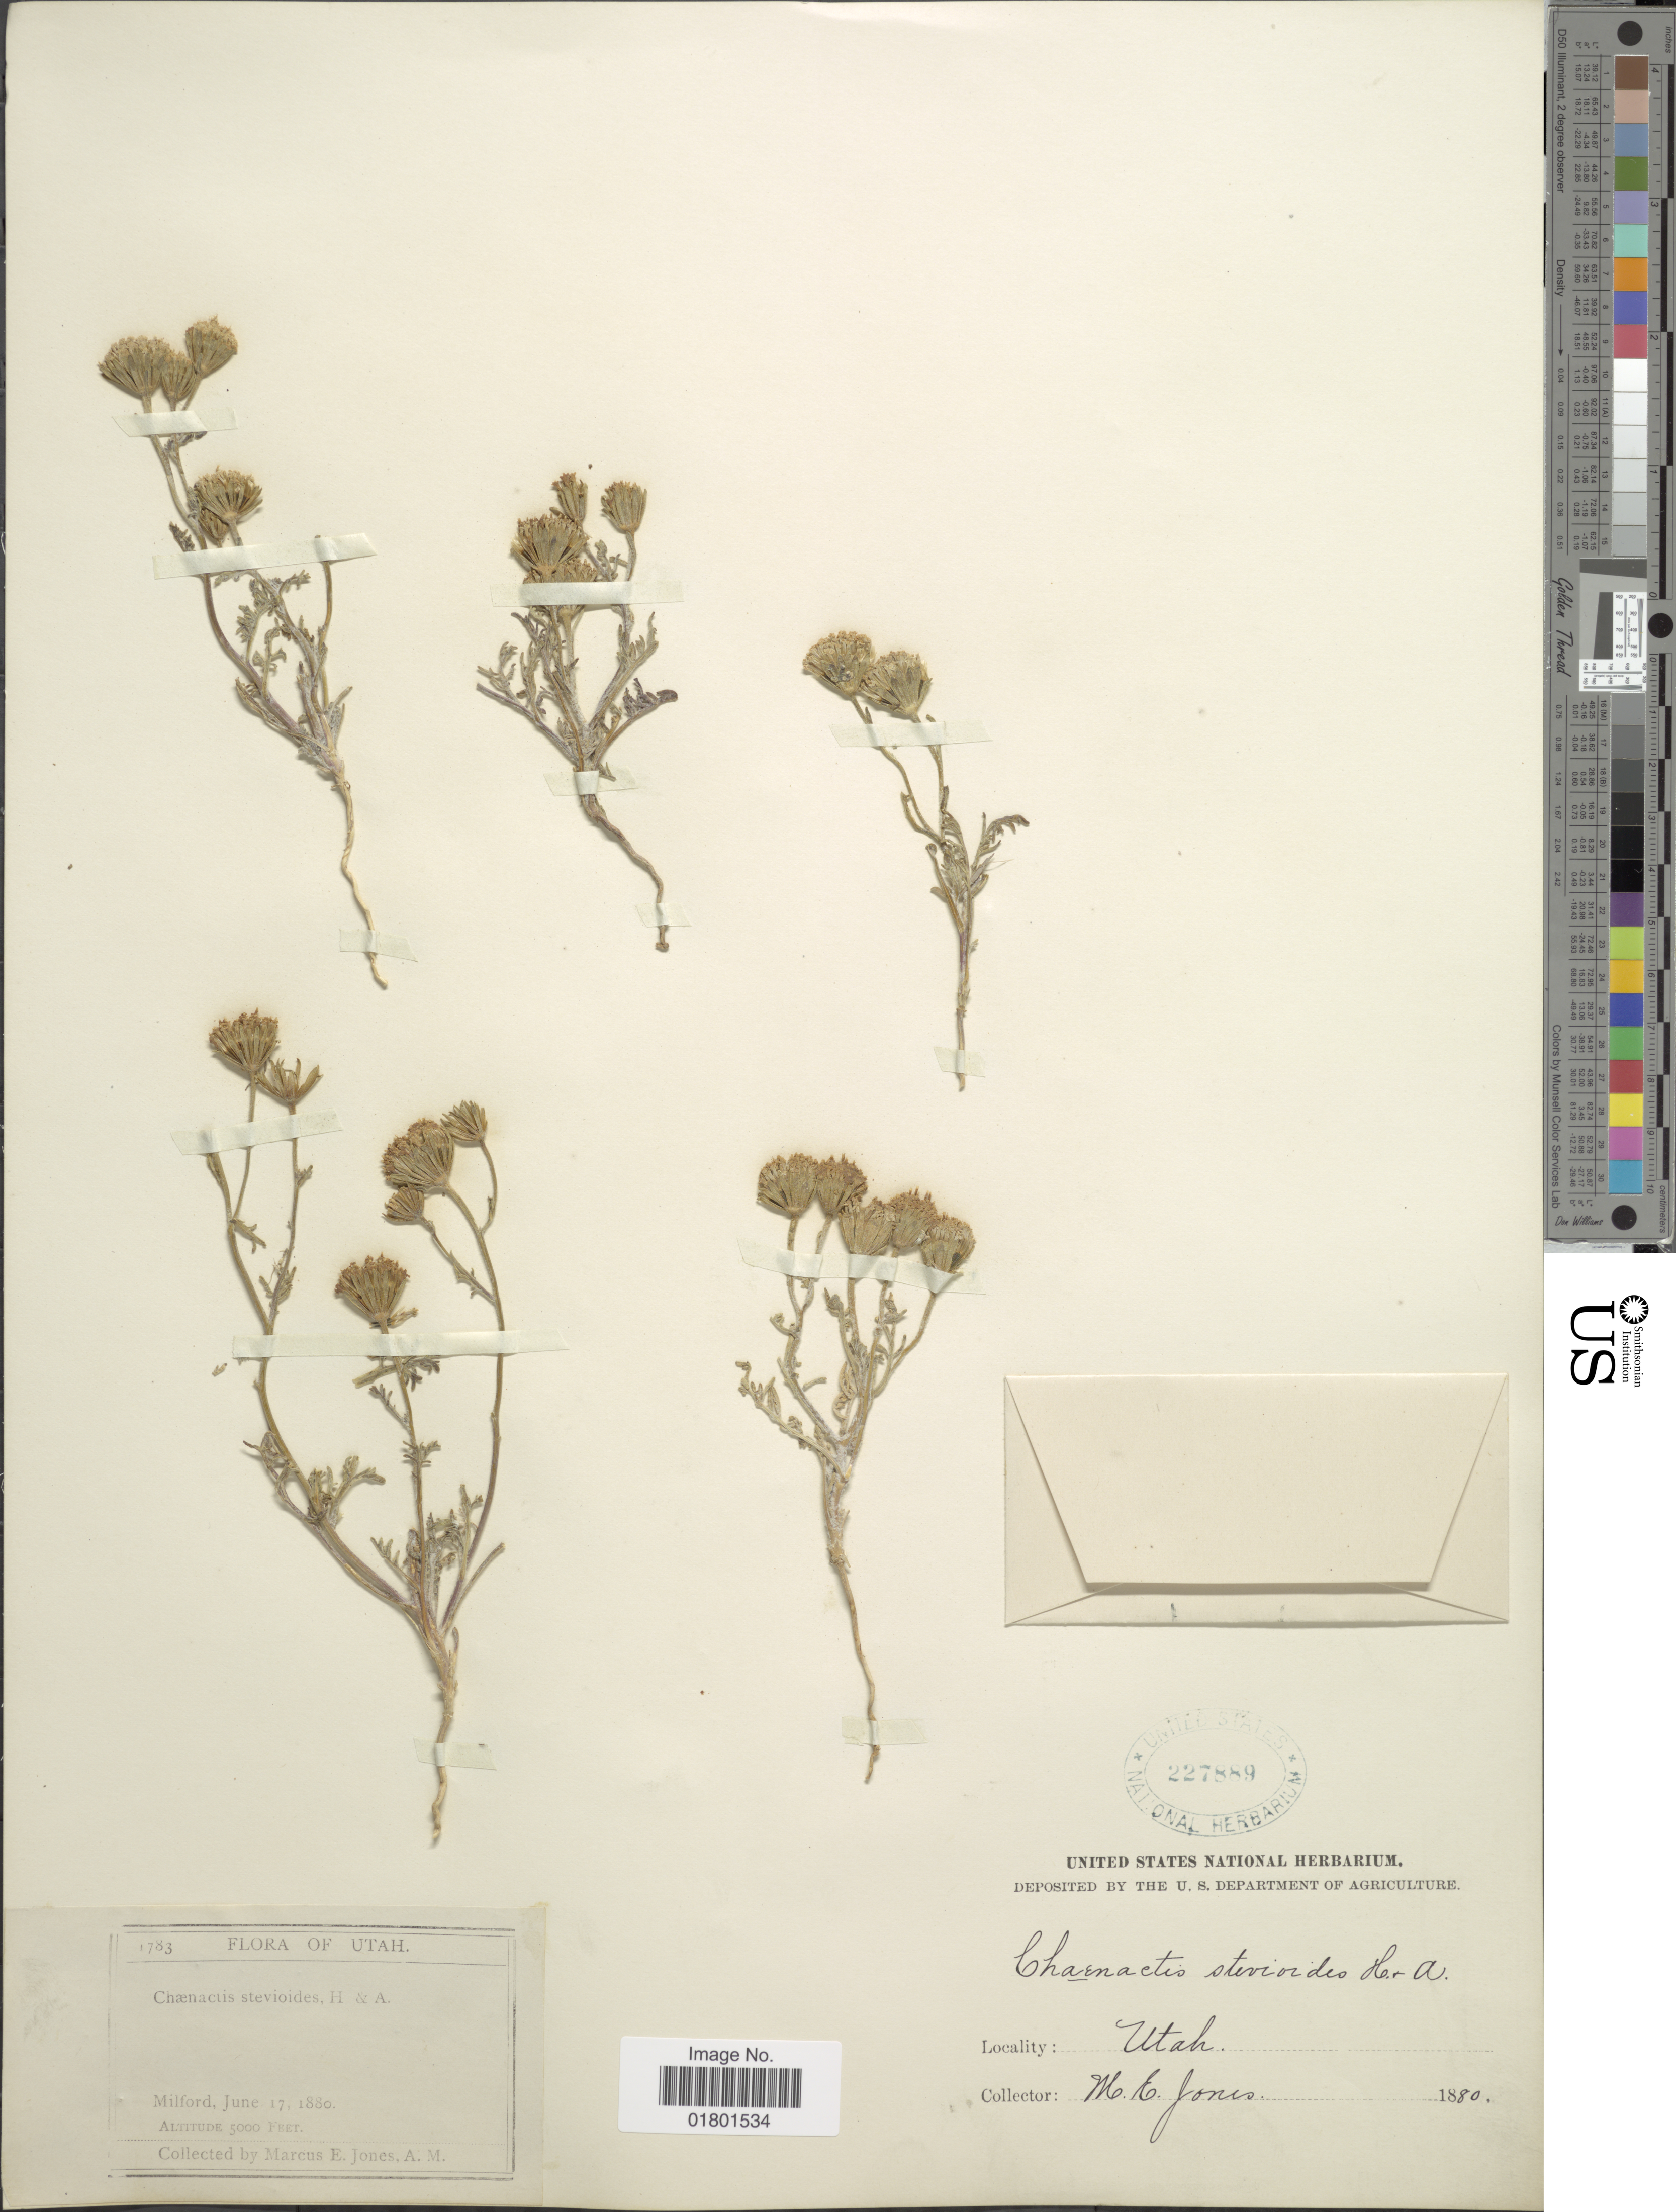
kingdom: Plantae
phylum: Tracheophyta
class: Magnoliopsida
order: Asterales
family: Asteraceae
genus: Chaenactis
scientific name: Chaenactis stevioides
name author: Hook. & Arn.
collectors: M. E. Jones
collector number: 1783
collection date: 1880-06-17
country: United States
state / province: Utah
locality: Milford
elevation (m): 1524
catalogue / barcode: US 227889